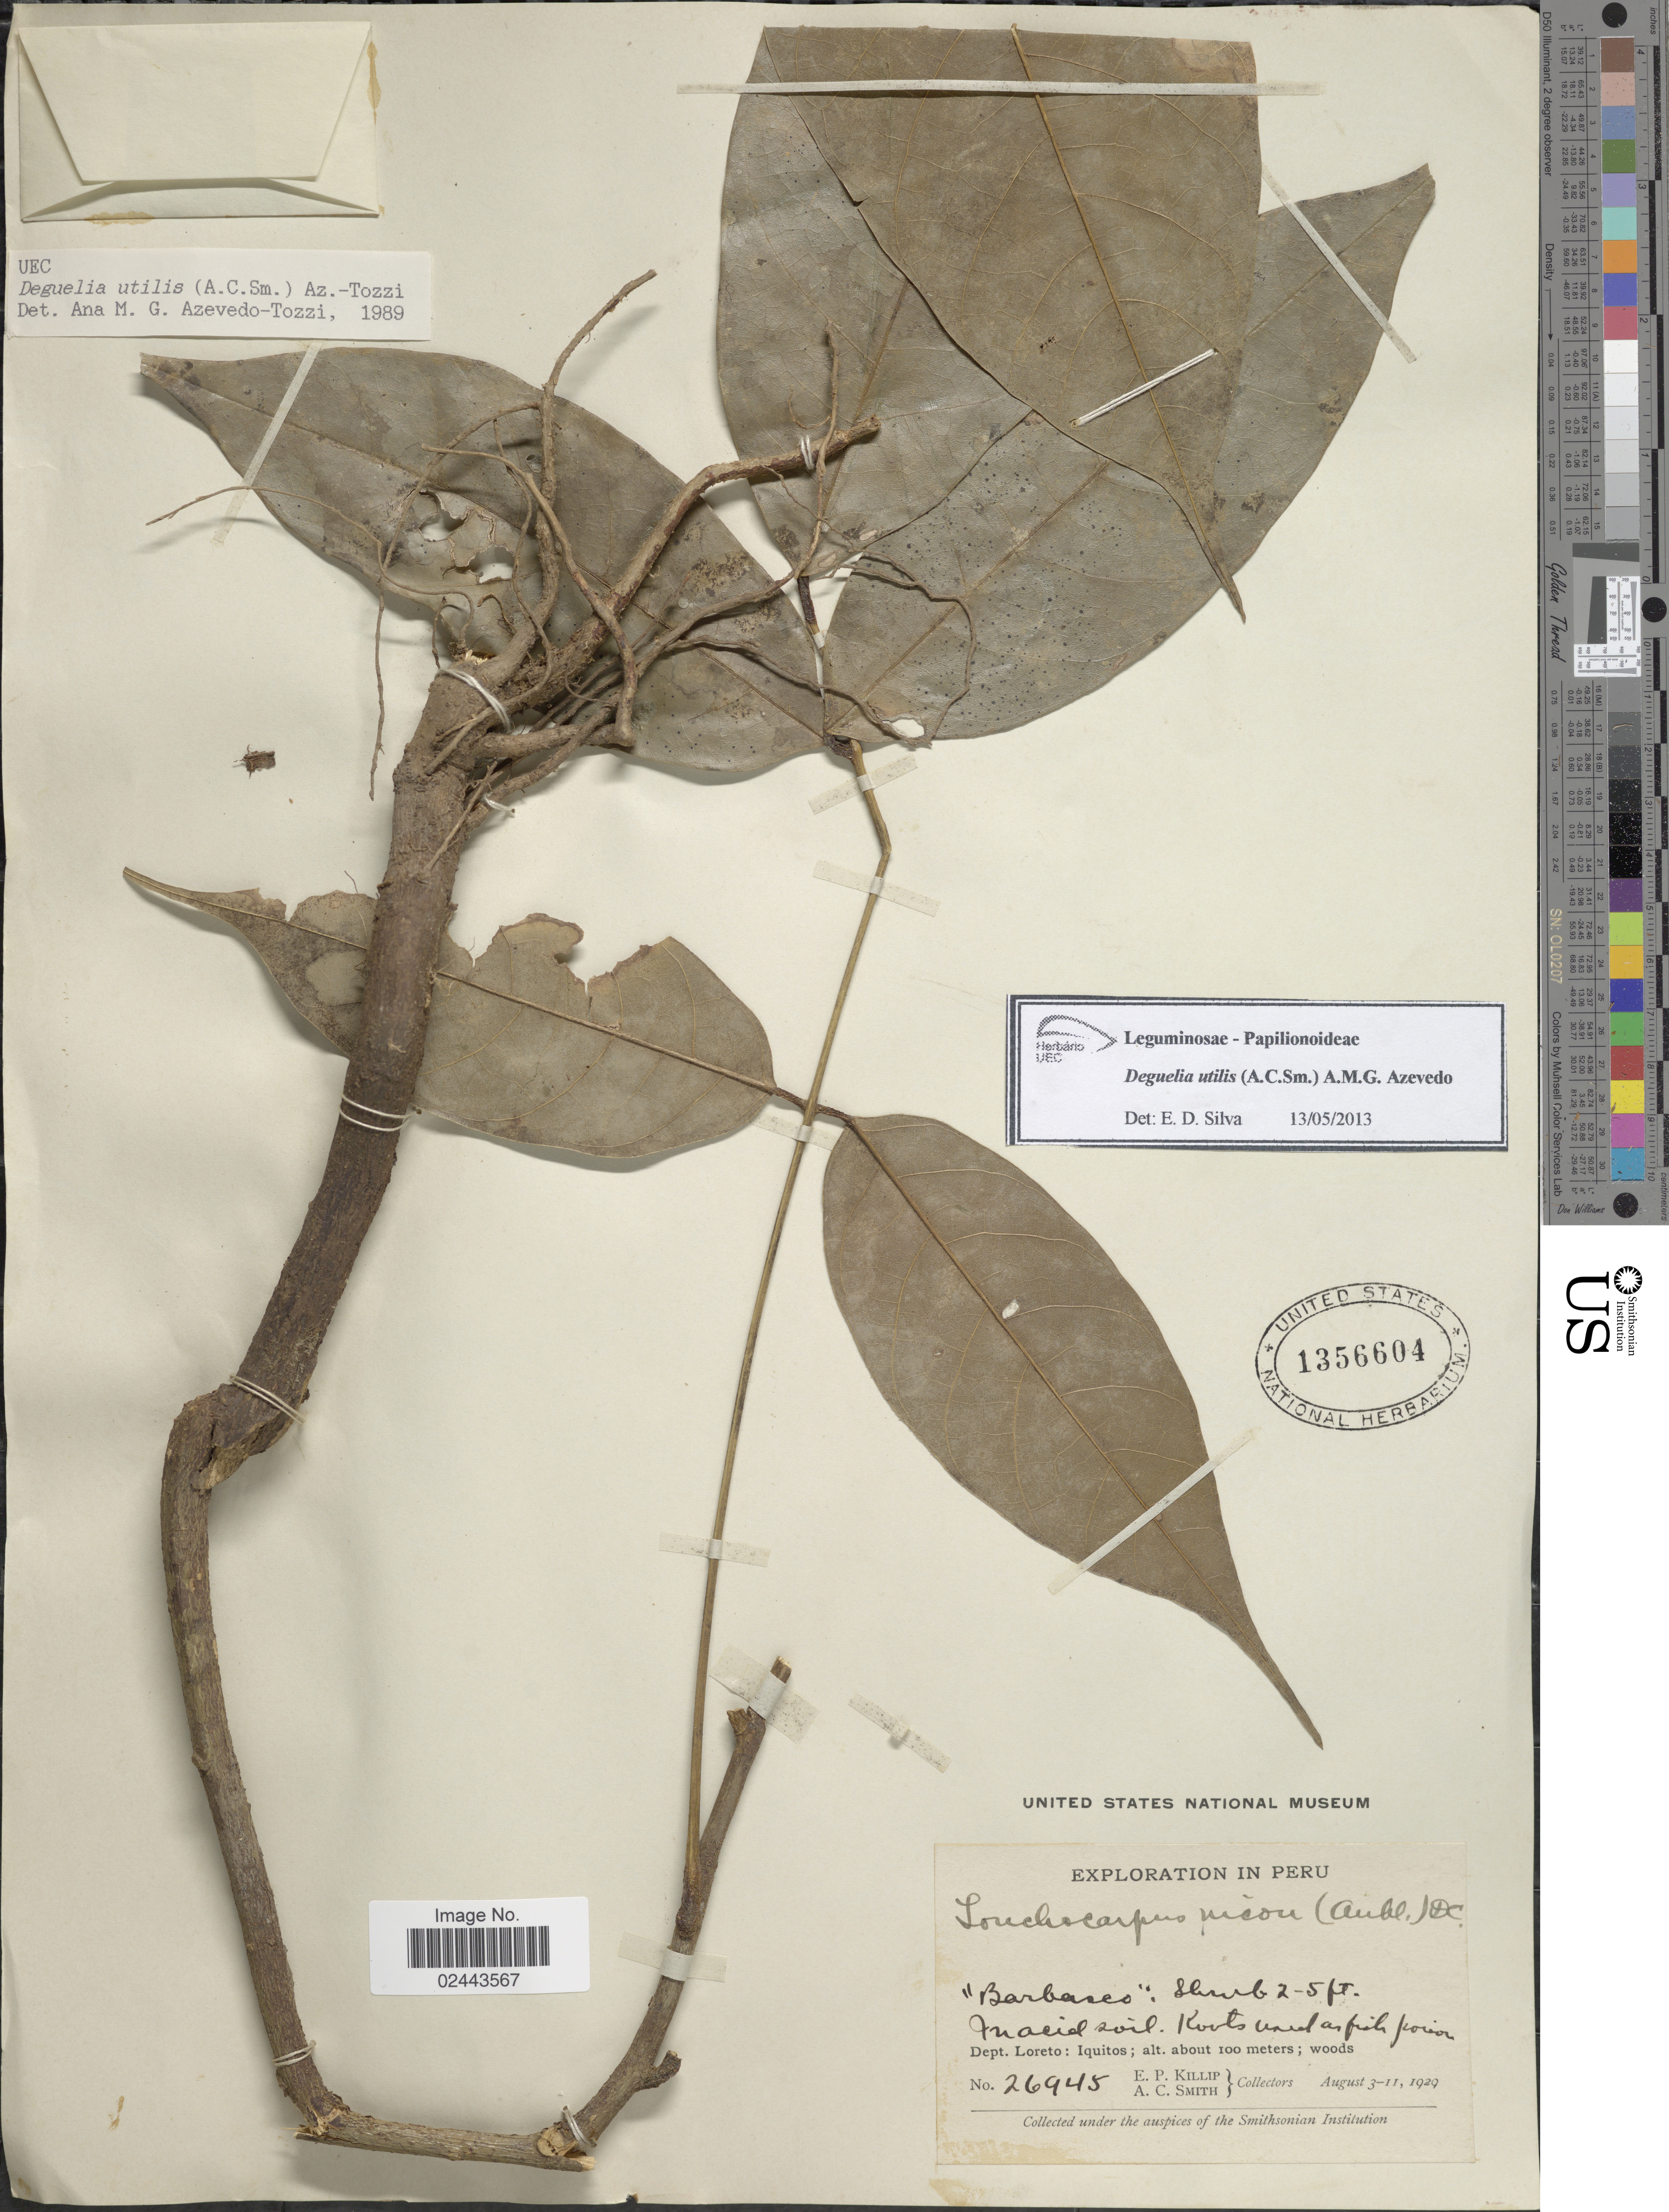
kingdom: Plantae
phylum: Tracheophyta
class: Magnoliopsida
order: Fabales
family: Fabaceae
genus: Deguelia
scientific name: Deguelia utilis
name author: (A.C. Sm.) A.M.G. Azevedo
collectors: E. P. Killip & A. C. Smith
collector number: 26945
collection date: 1929-08-03/1929-08-11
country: Peru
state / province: Loreto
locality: Iquitos; woods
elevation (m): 100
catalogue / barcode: US 1356604